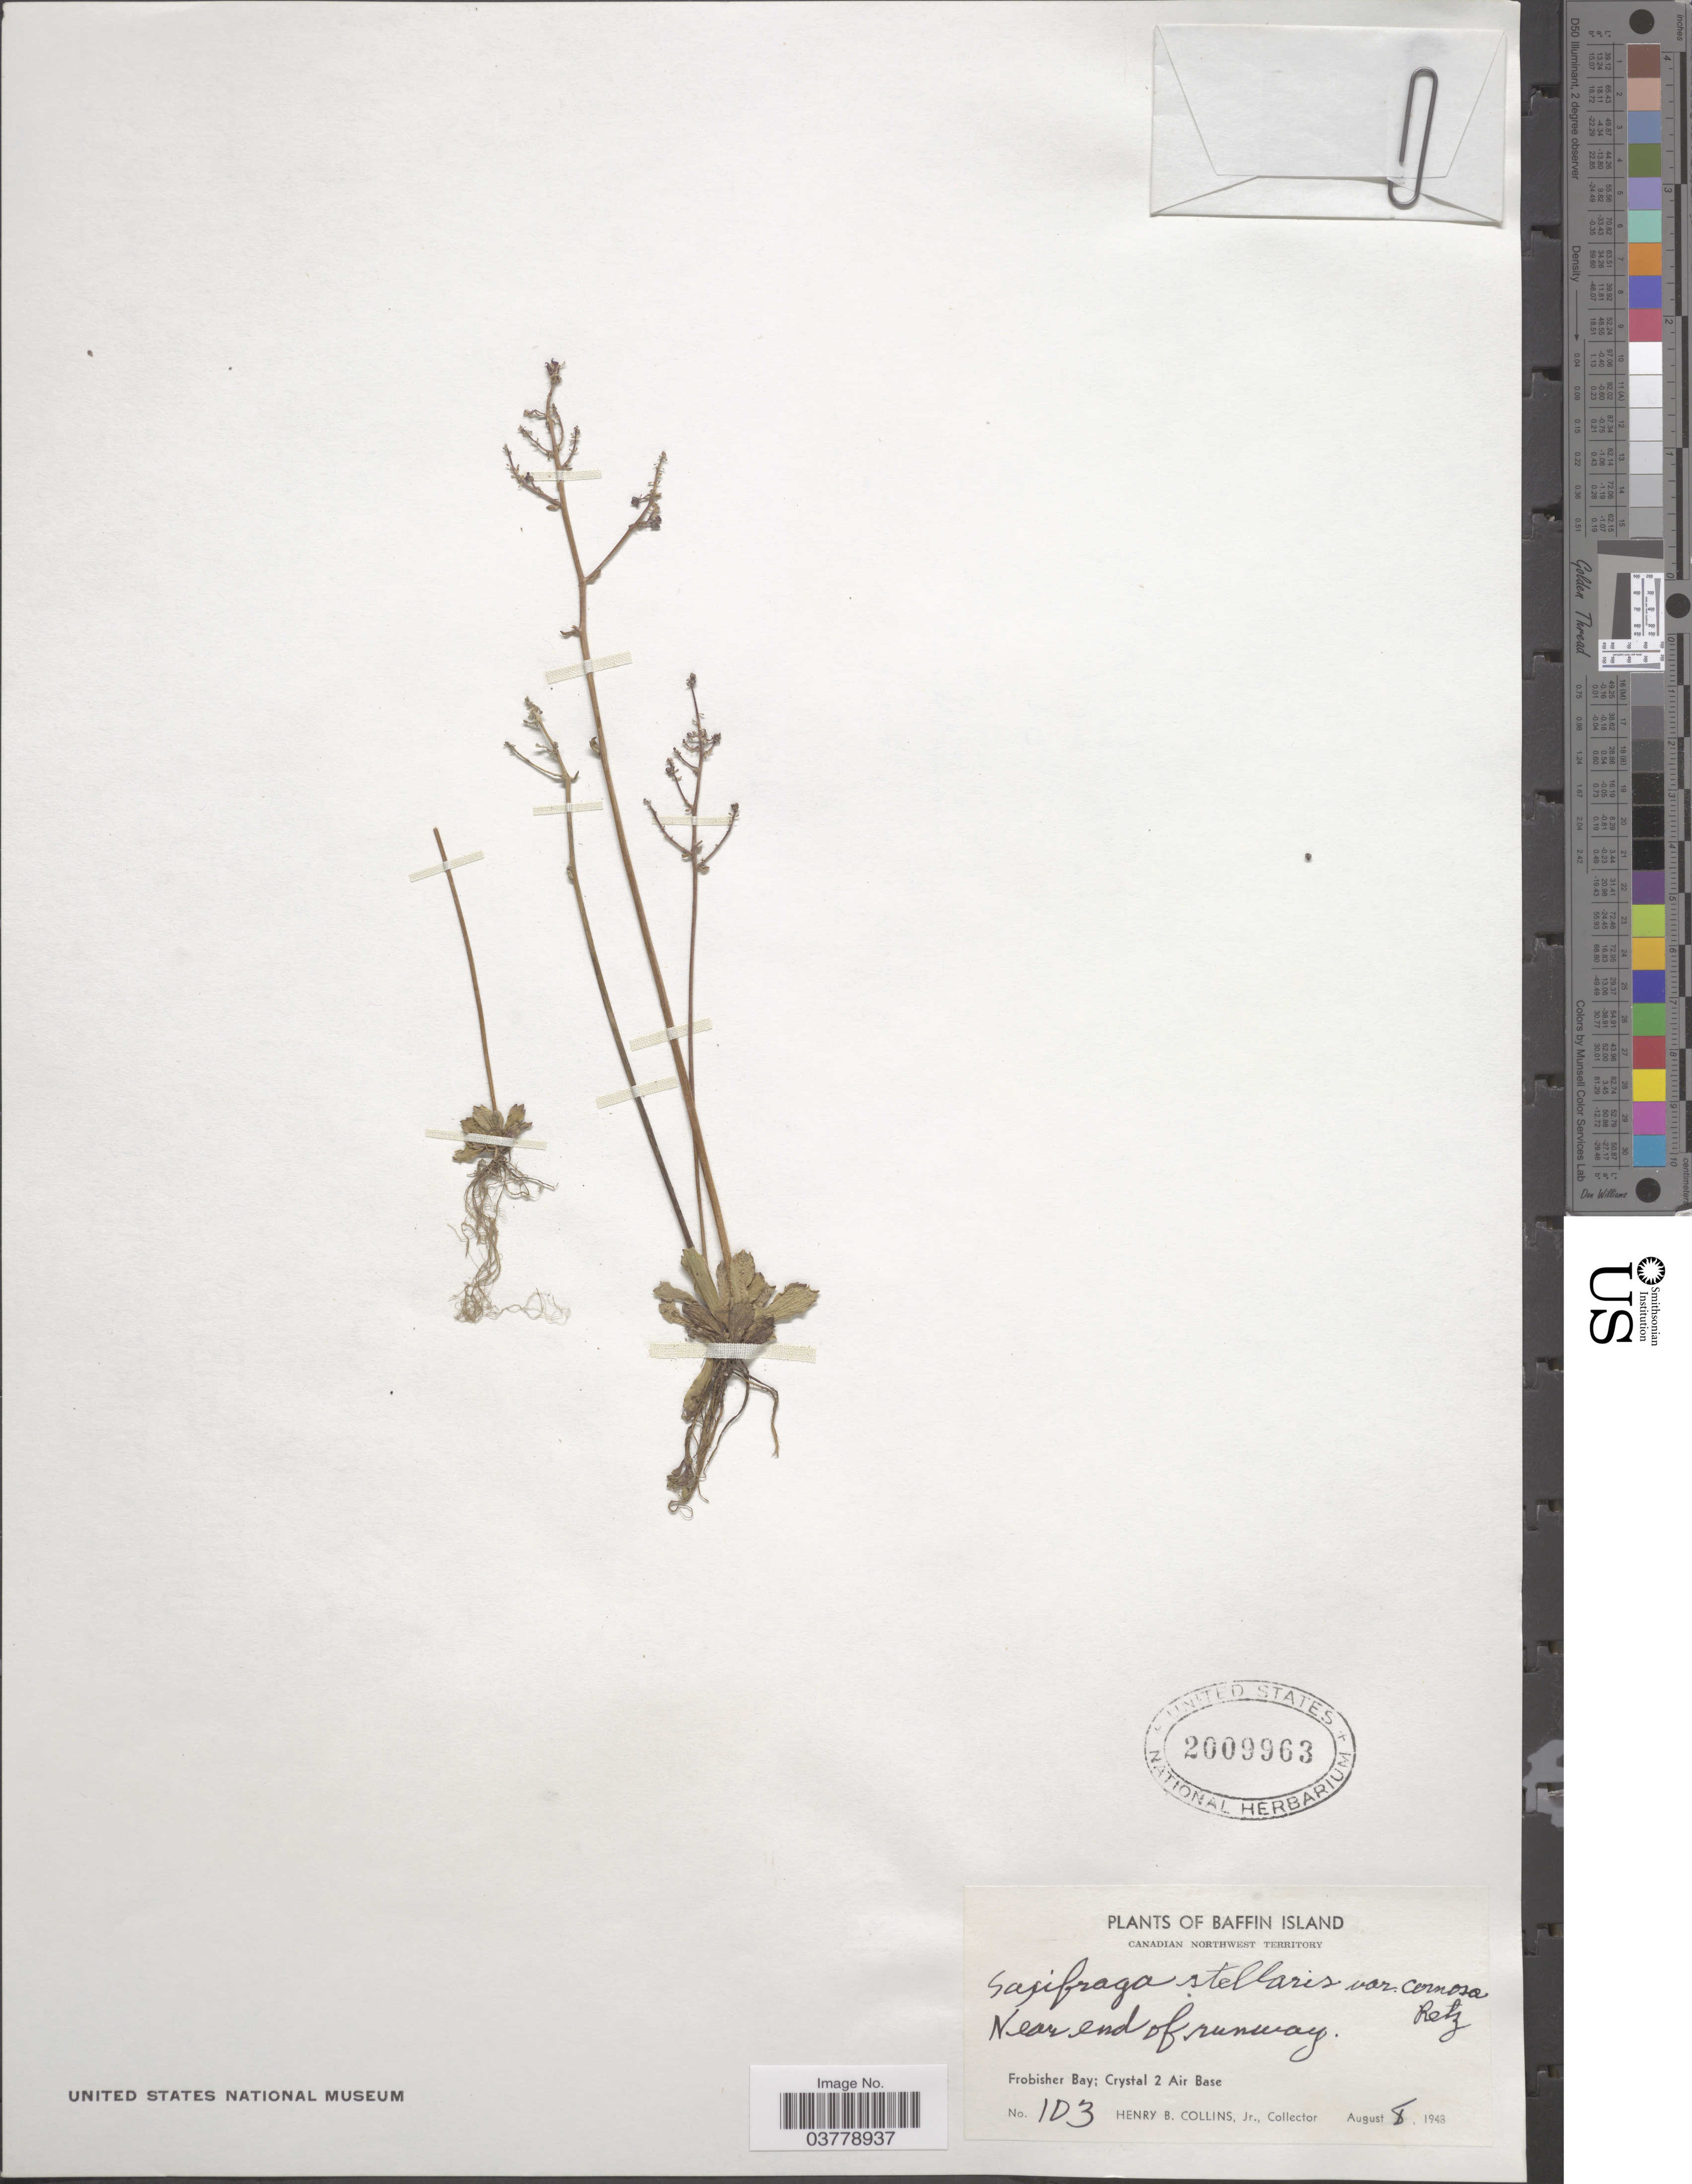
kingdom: Plantae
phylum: Tracheophyta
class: Magnoliopsida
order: Saxifragales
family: Saxifragaceae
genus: Micranthes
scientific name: Micranthes foliolosa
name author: (R. Br.) Gornall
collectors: H. Collins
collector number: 103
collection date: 1943-08-08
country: Canada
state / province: Northwest Territories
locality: Baffin Island. Near end of runway. Frobisher Bay; Crystal 2 Air Base.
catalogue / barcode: US 2009963